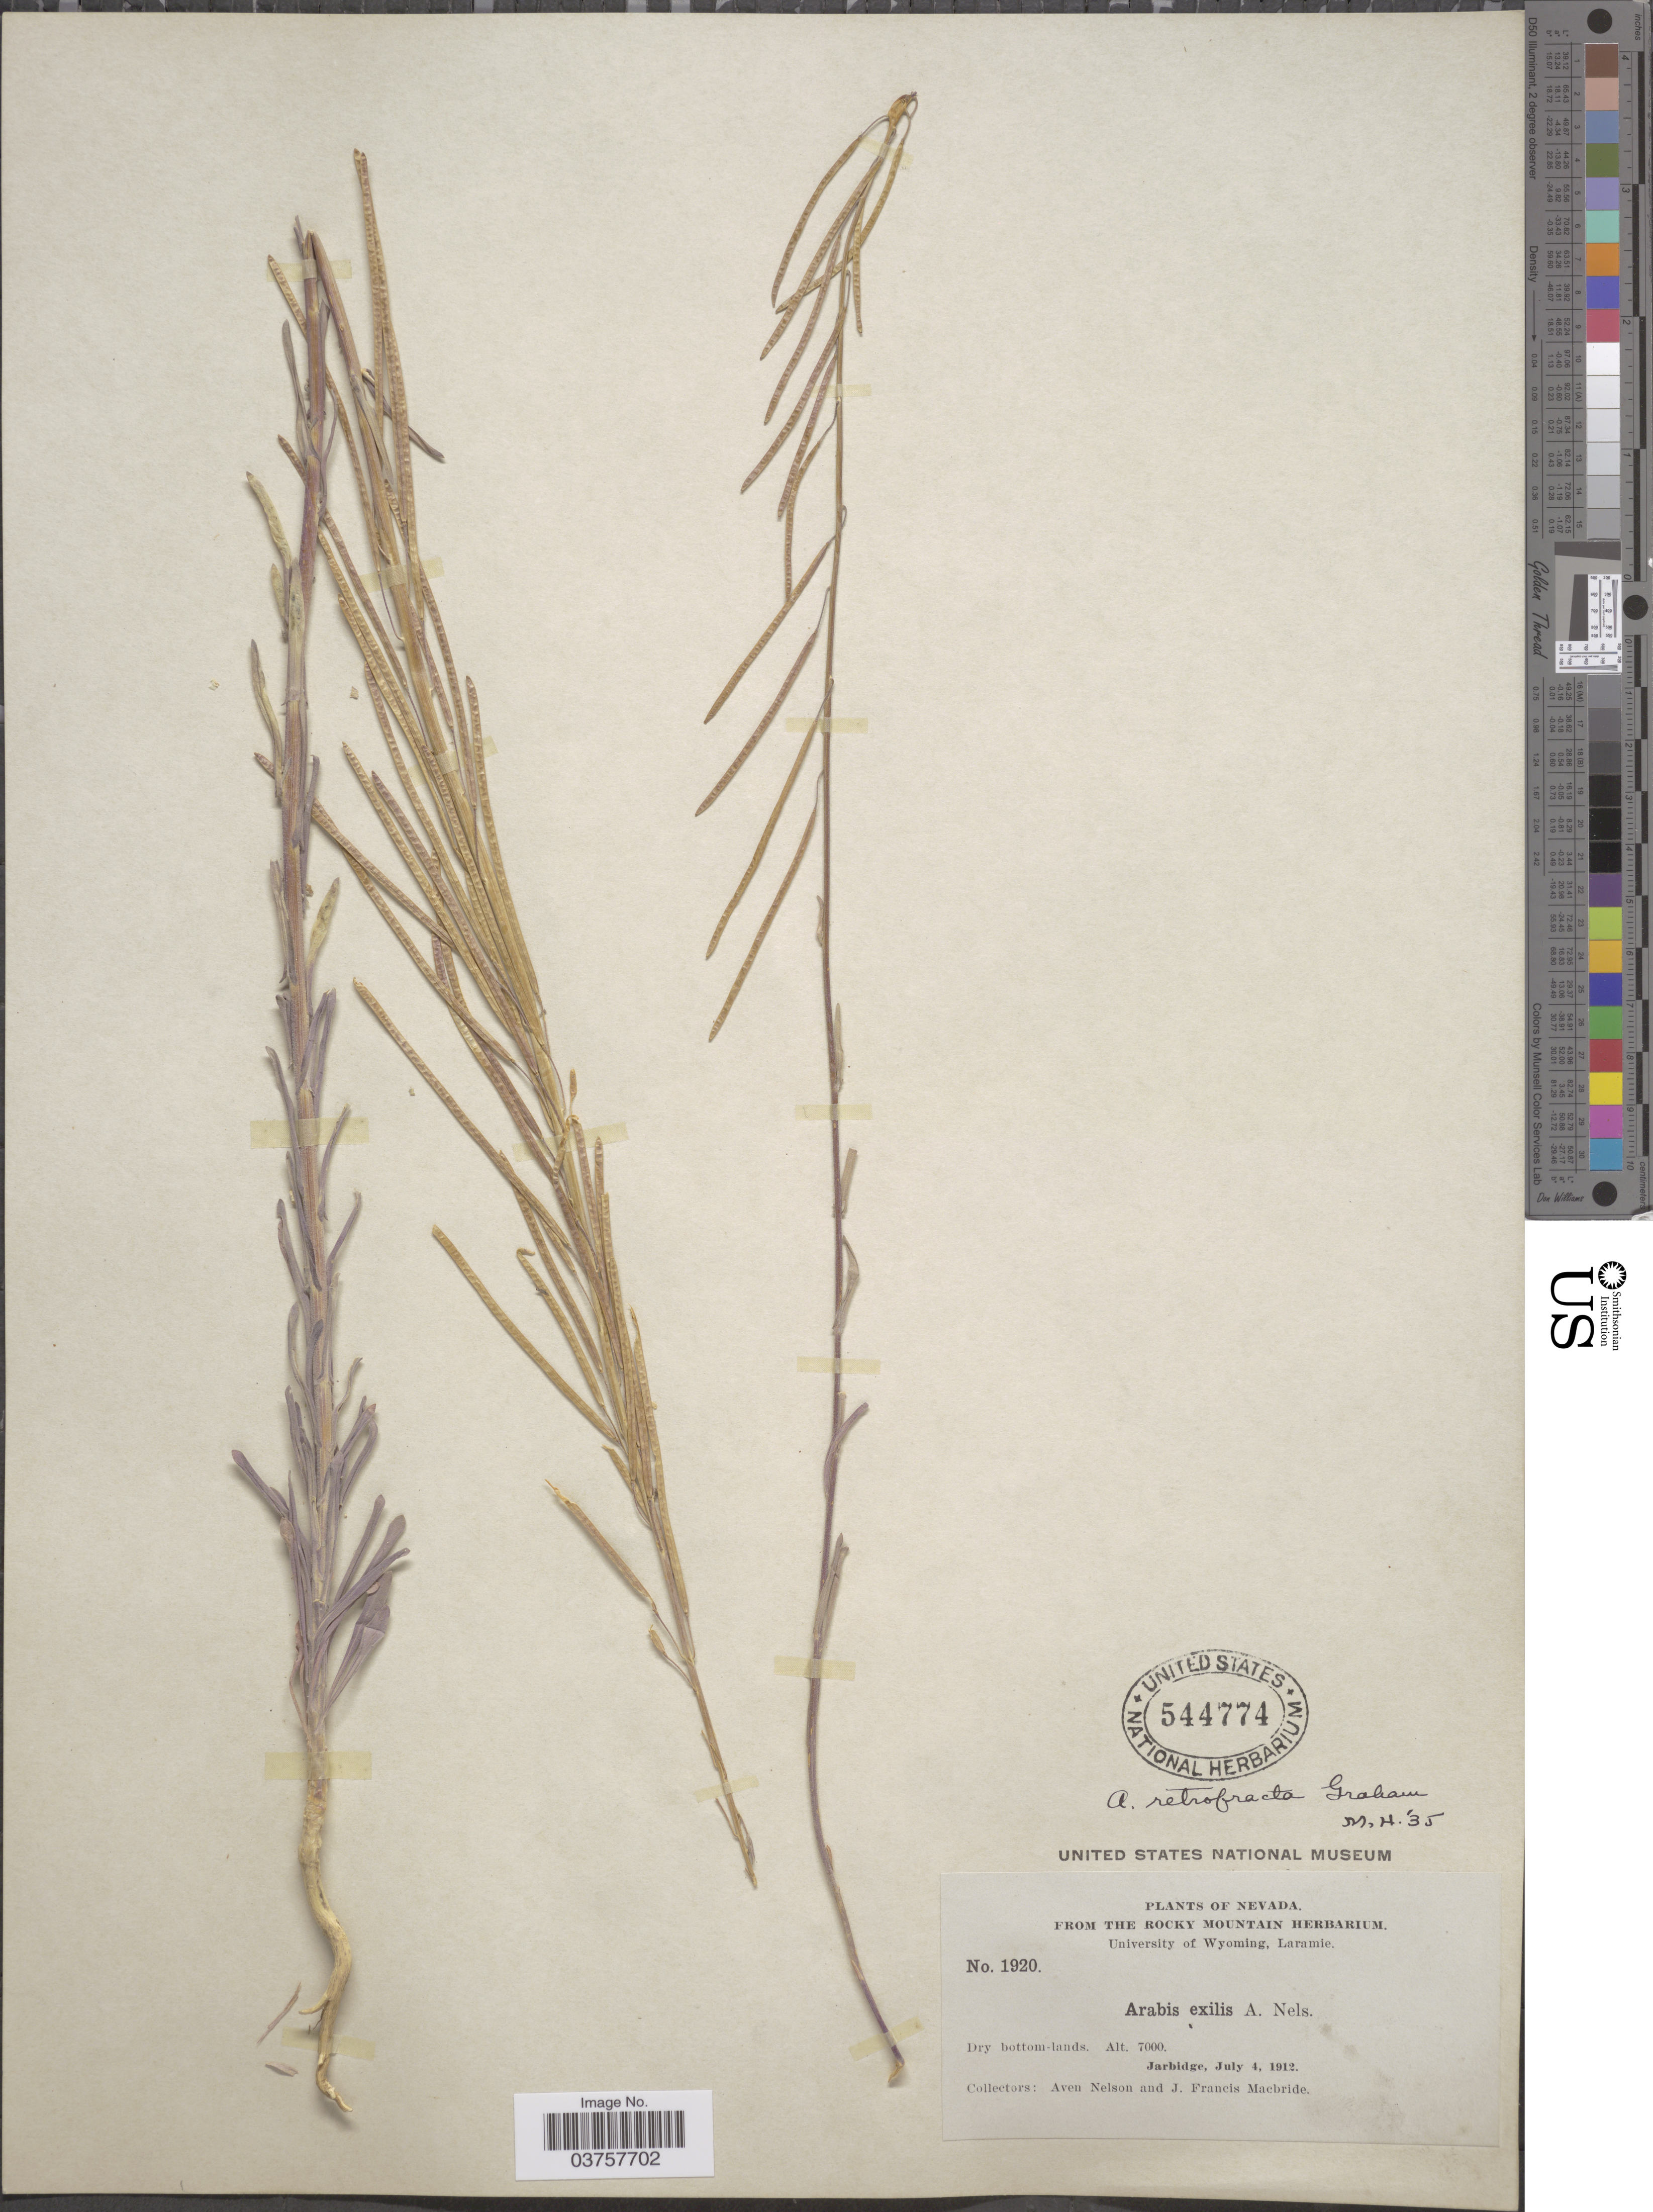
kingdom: Plantae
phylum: Tracheophyta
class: Magnoliopsida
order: Brassicales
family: Brassicaceae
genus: Arabis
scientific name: Arabis holboellii var. retrofracta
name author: Rydb.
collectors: A. Nelson & J. F. Macbride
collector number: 1920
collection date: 1912-07-04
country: United States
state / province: Nevada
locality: Jarbidge.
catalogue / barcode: US 544774